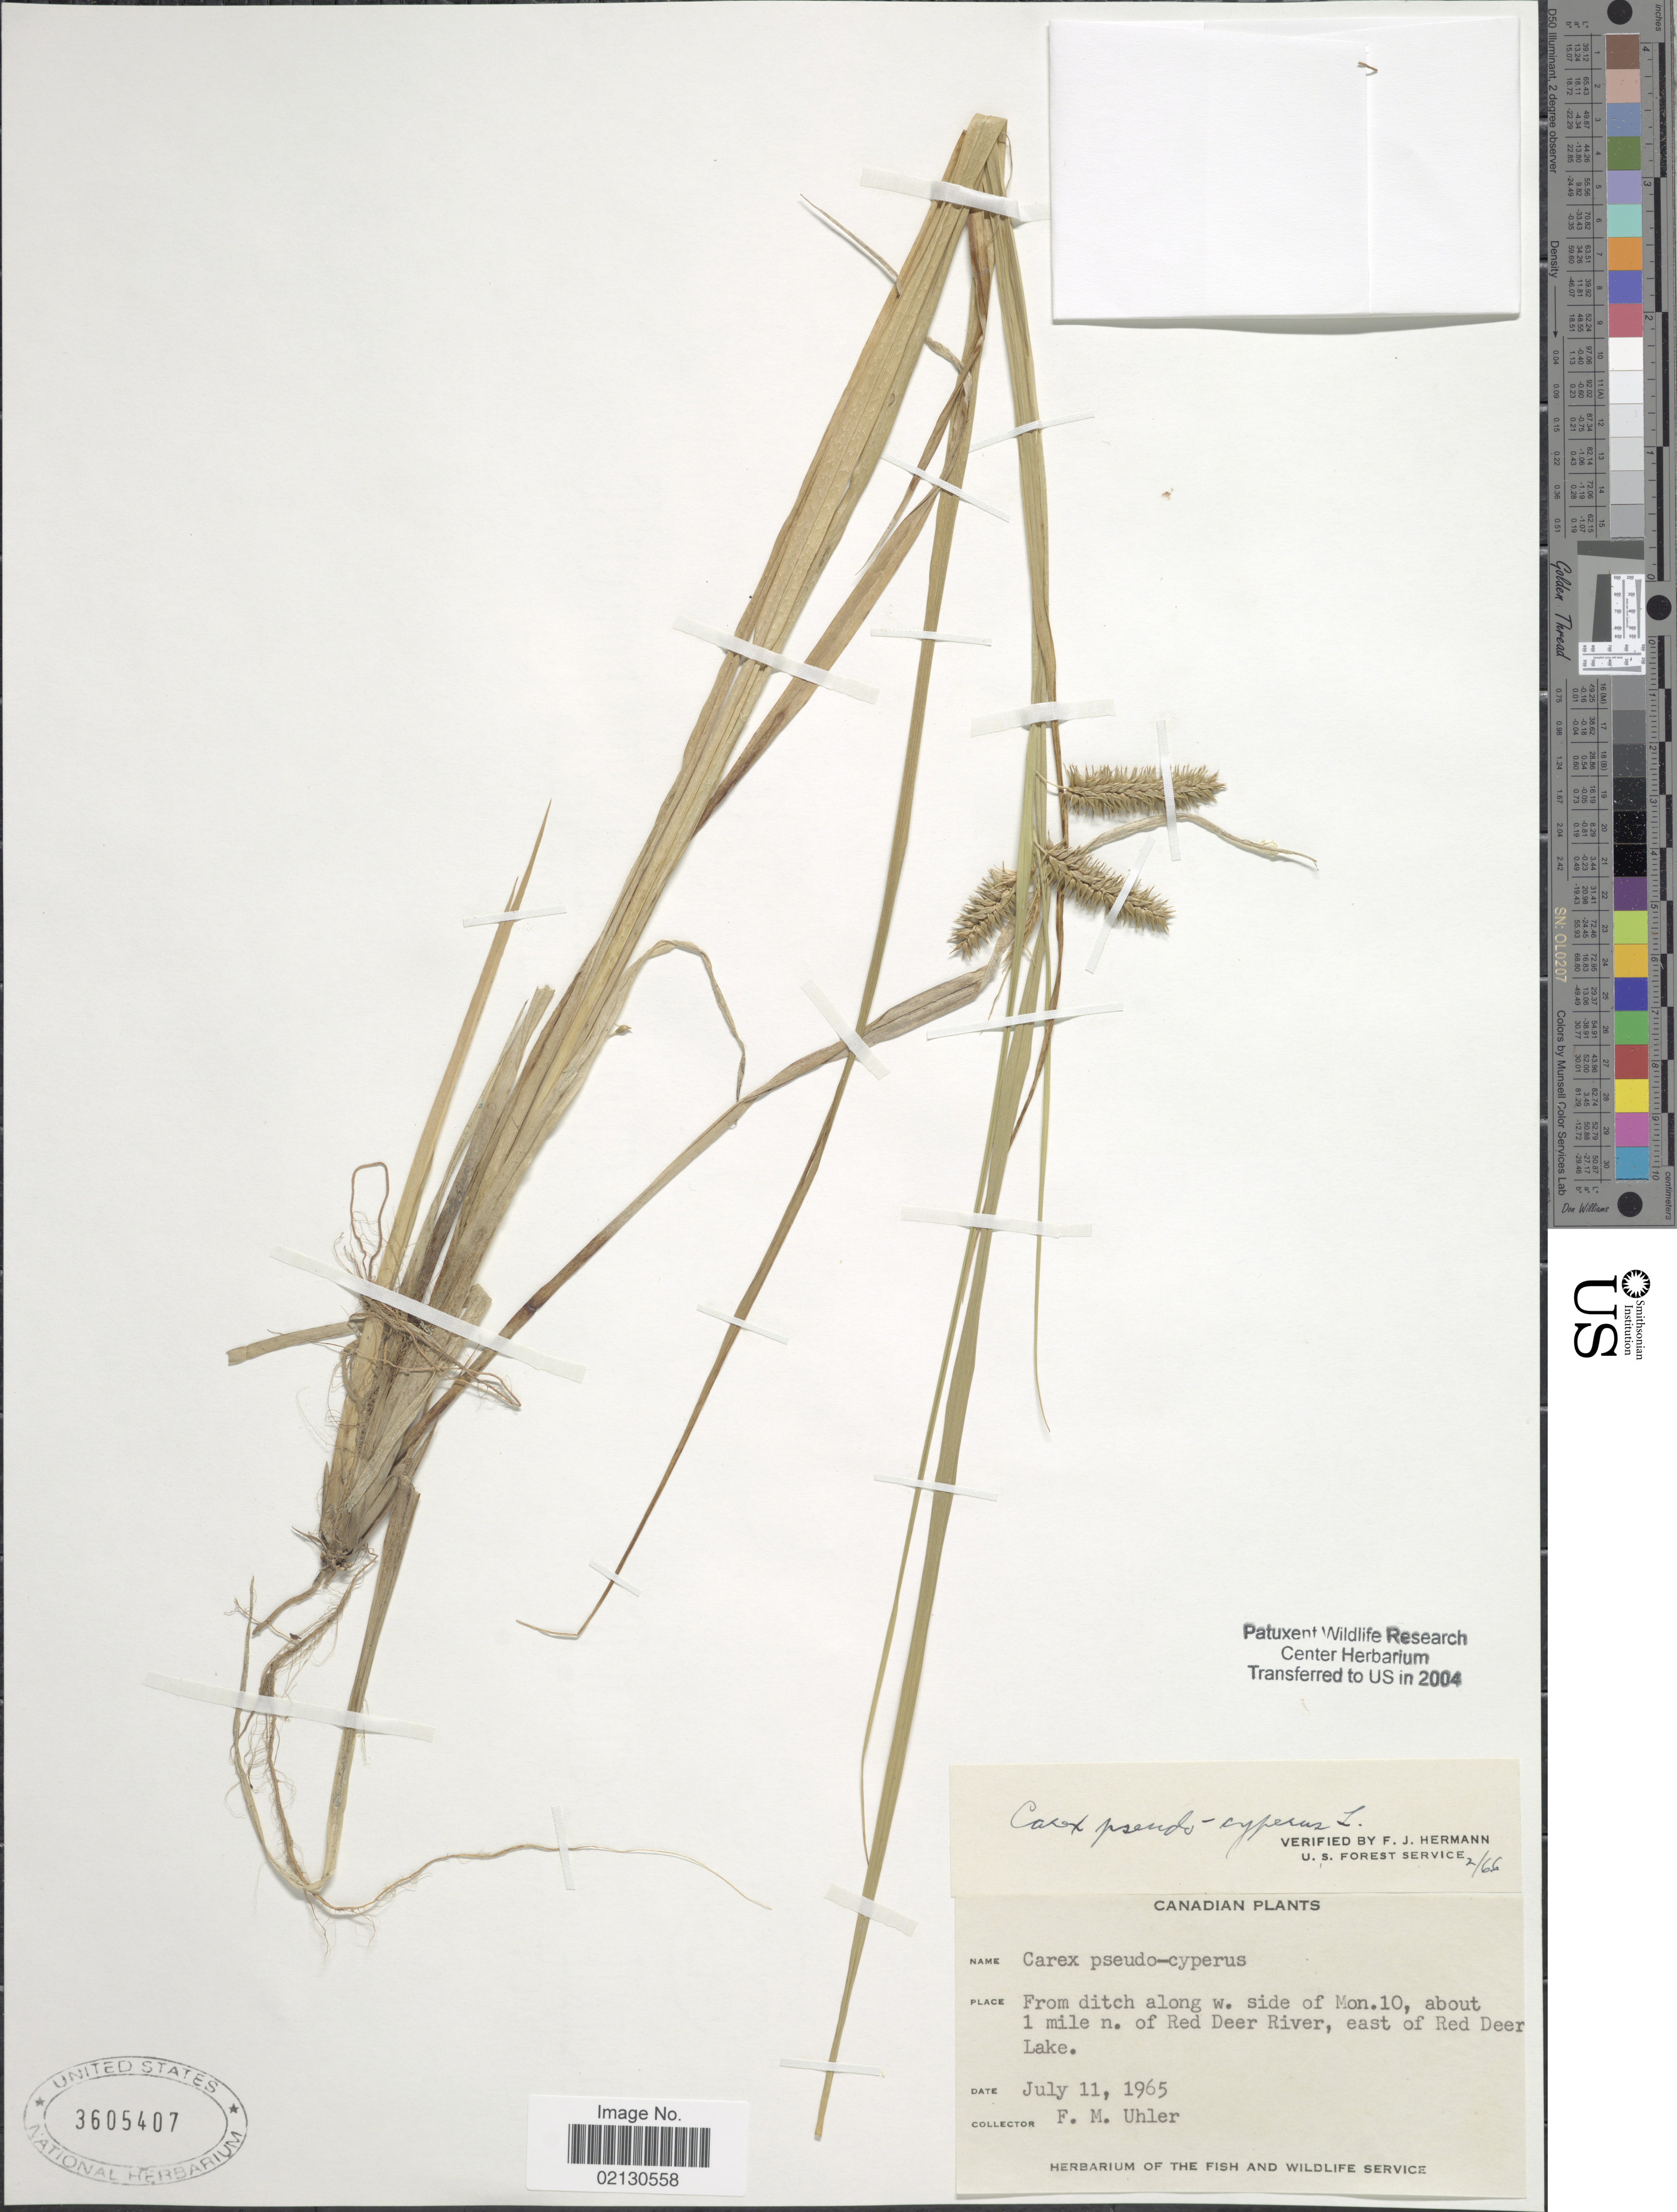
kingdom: Plantae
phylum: Tracheophyta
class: Liliopsida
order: Poales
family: Cyperaceae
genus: Carex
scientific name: Carex pseudocyperus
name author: L.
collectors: F. M. Uhler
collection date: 1965-07-11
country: Canada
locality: Ditch along w. side of Mon. 10, about 1 mile n. of Red Deer River, east of Red Deer Lake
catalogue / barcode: US 3605407